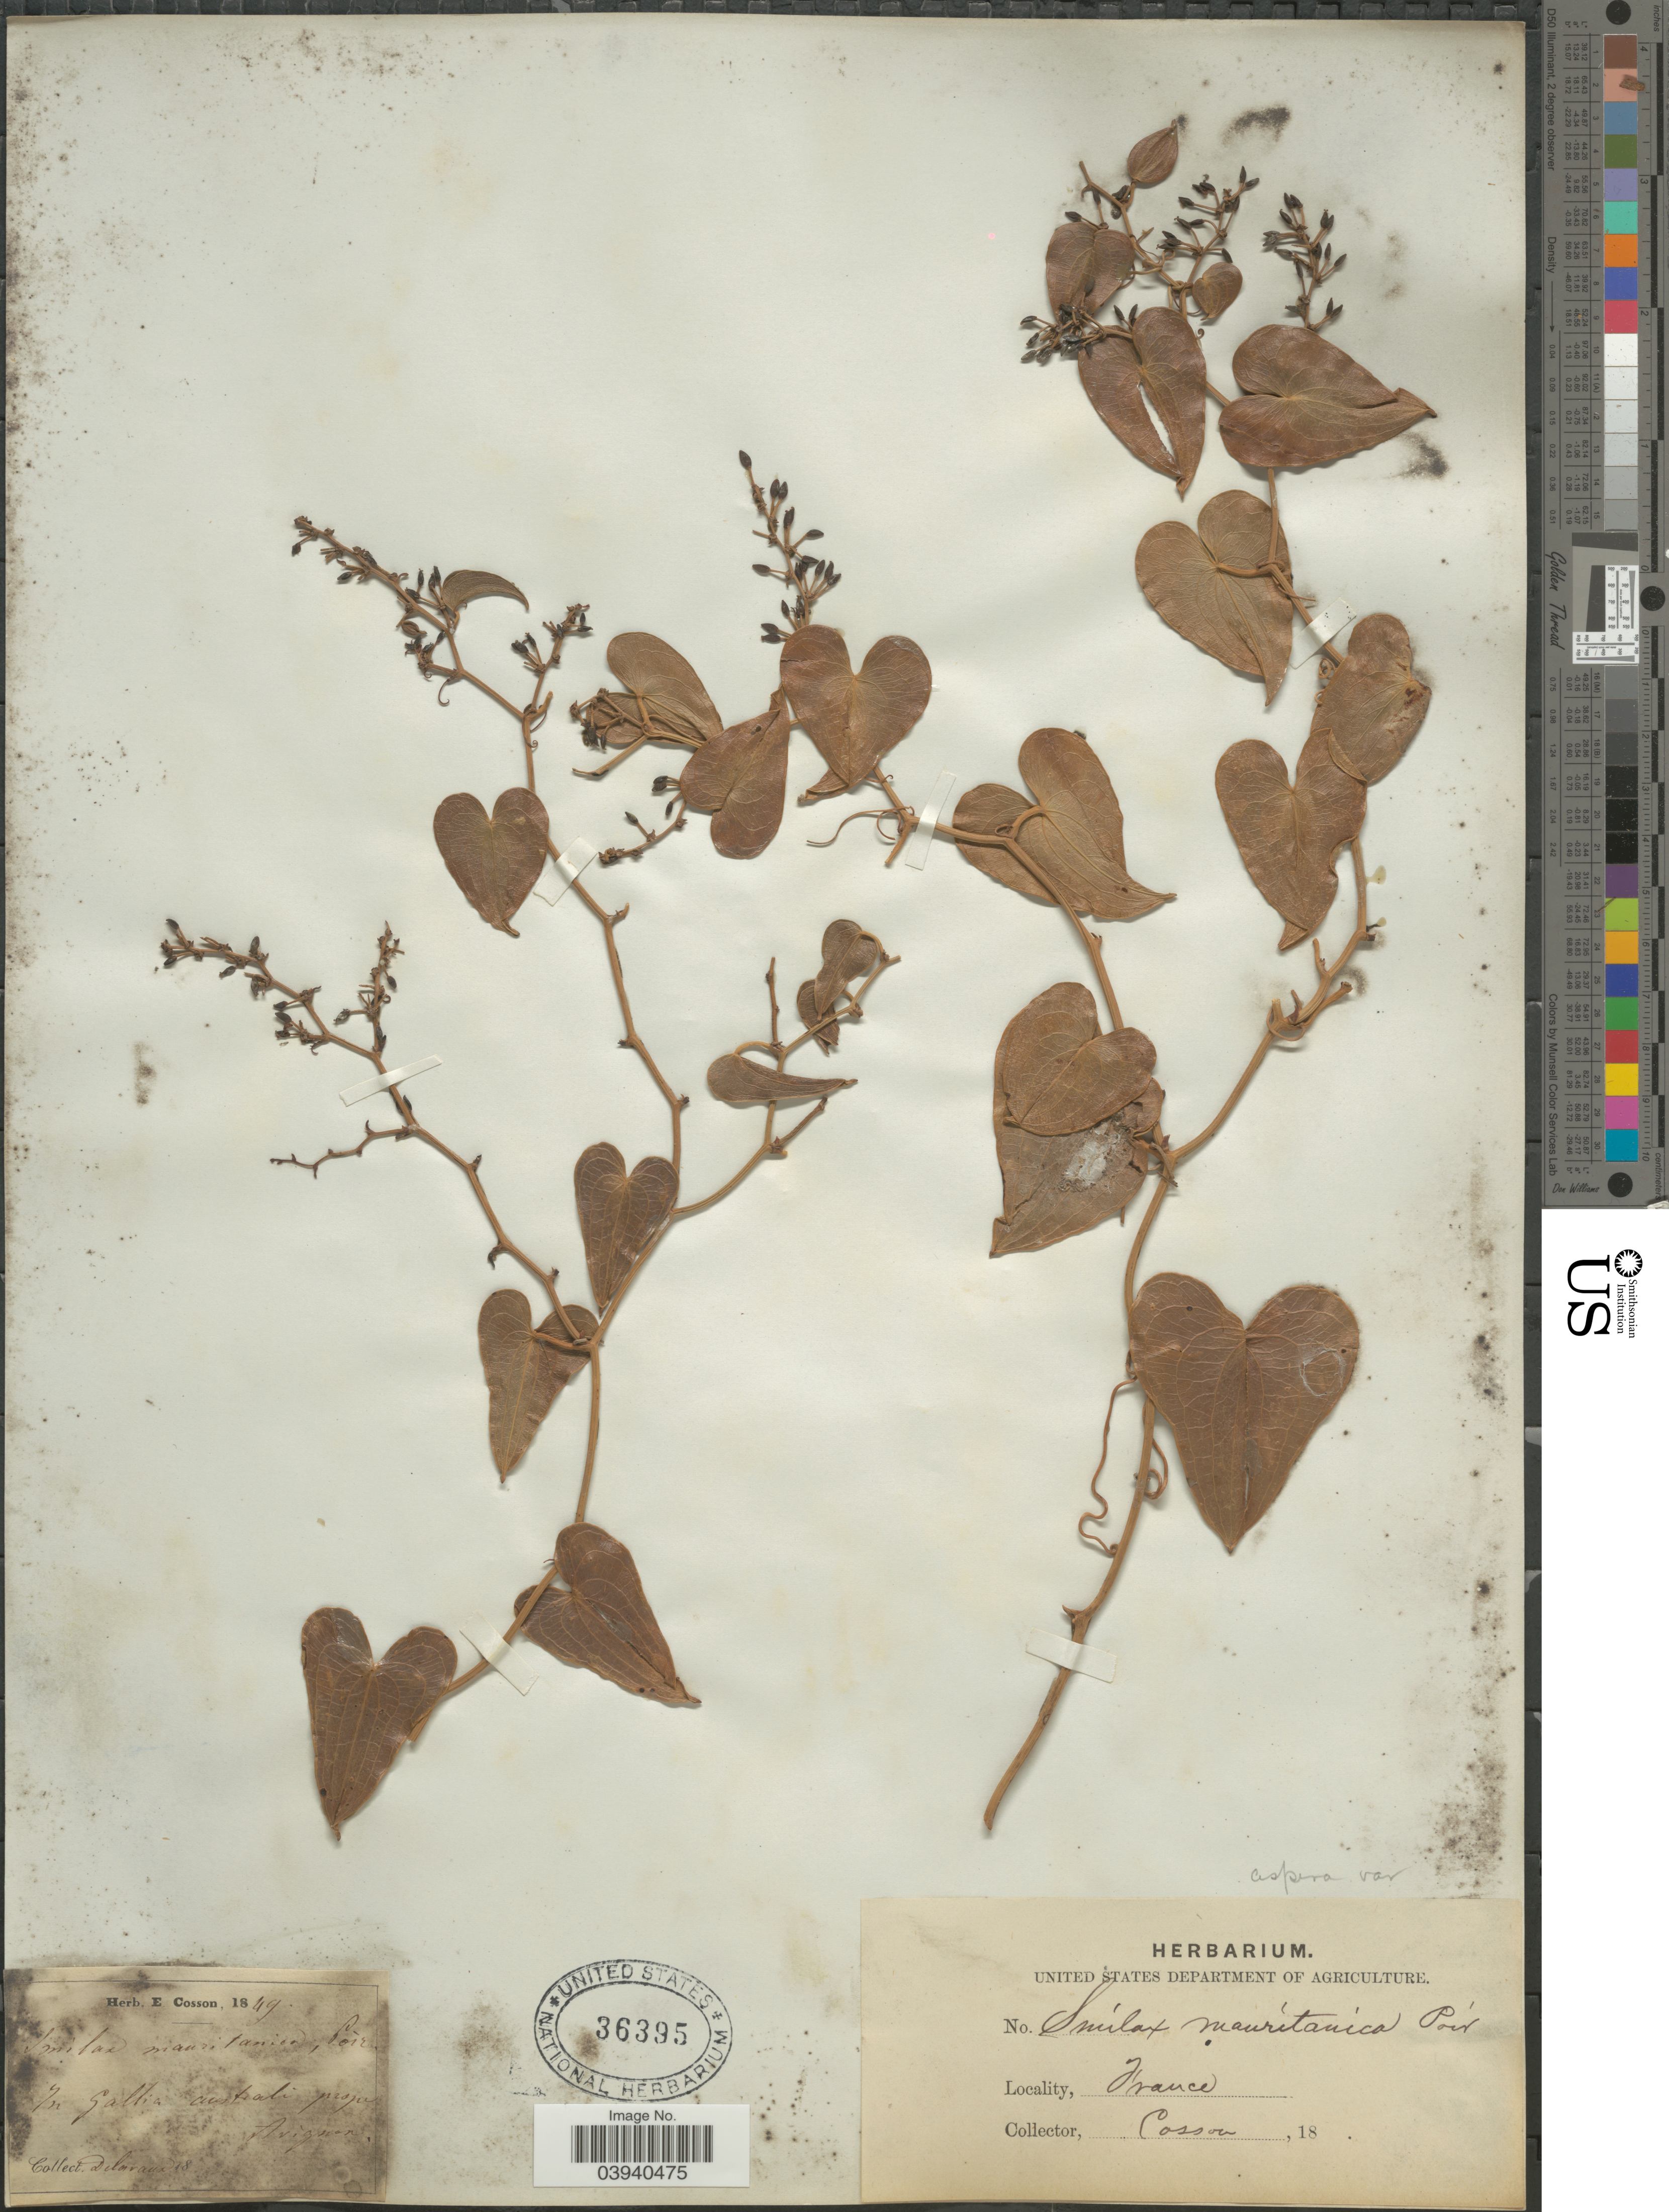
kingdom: Plantae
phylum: Tracheophyta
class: Liliopsida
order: Liliales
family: Smilacaceae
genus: Smilax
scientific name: Smilax aspera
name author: L.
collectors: E. Cosson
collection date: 1849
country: France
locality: In Gallia australi prope Avignon.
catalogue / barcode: US 36395